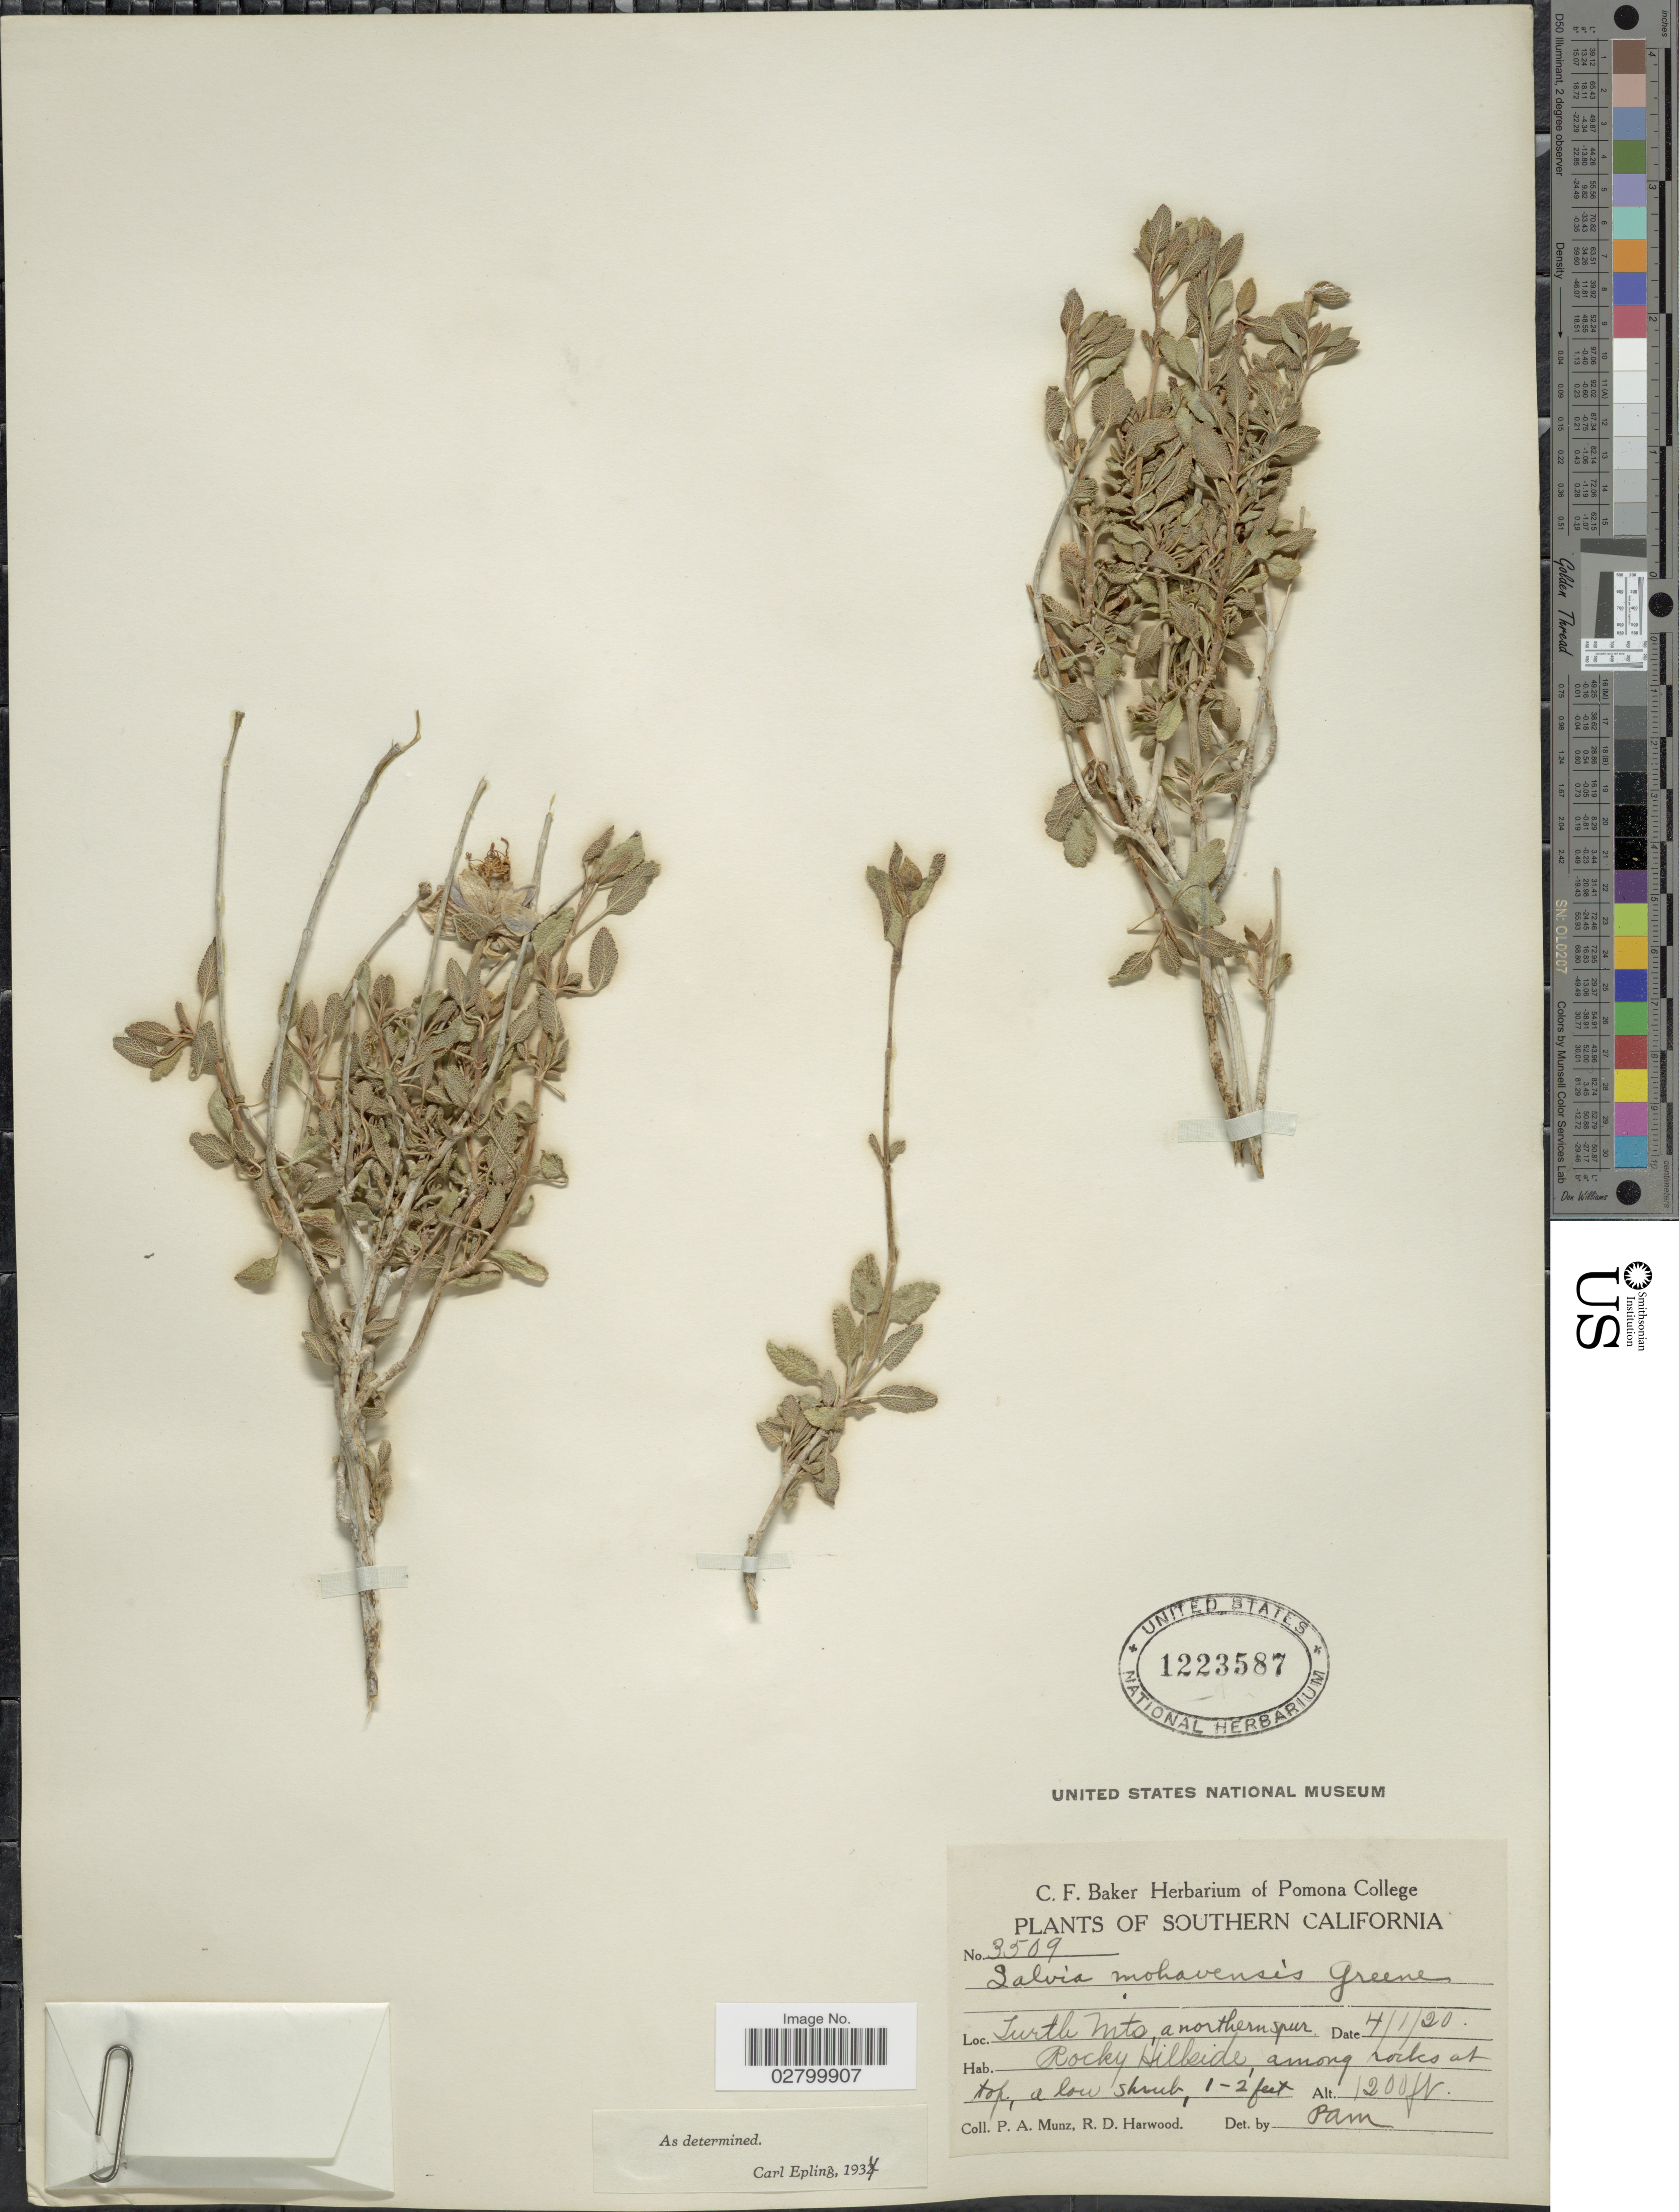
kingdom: Plantae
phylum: Tracheophyta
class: Magnoliopsida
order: Lamiales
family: Lamiaceae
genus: Salvia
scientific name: Salvia mohavensis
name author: Greene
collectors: P. A. Munz & R. Harwood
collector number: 3509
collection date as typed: Transcribed d/m/y: 1/4/20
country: United States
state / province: California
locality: Southern California. Turtle Mts, a northern spur.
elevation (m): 366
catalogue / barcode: US 1223587